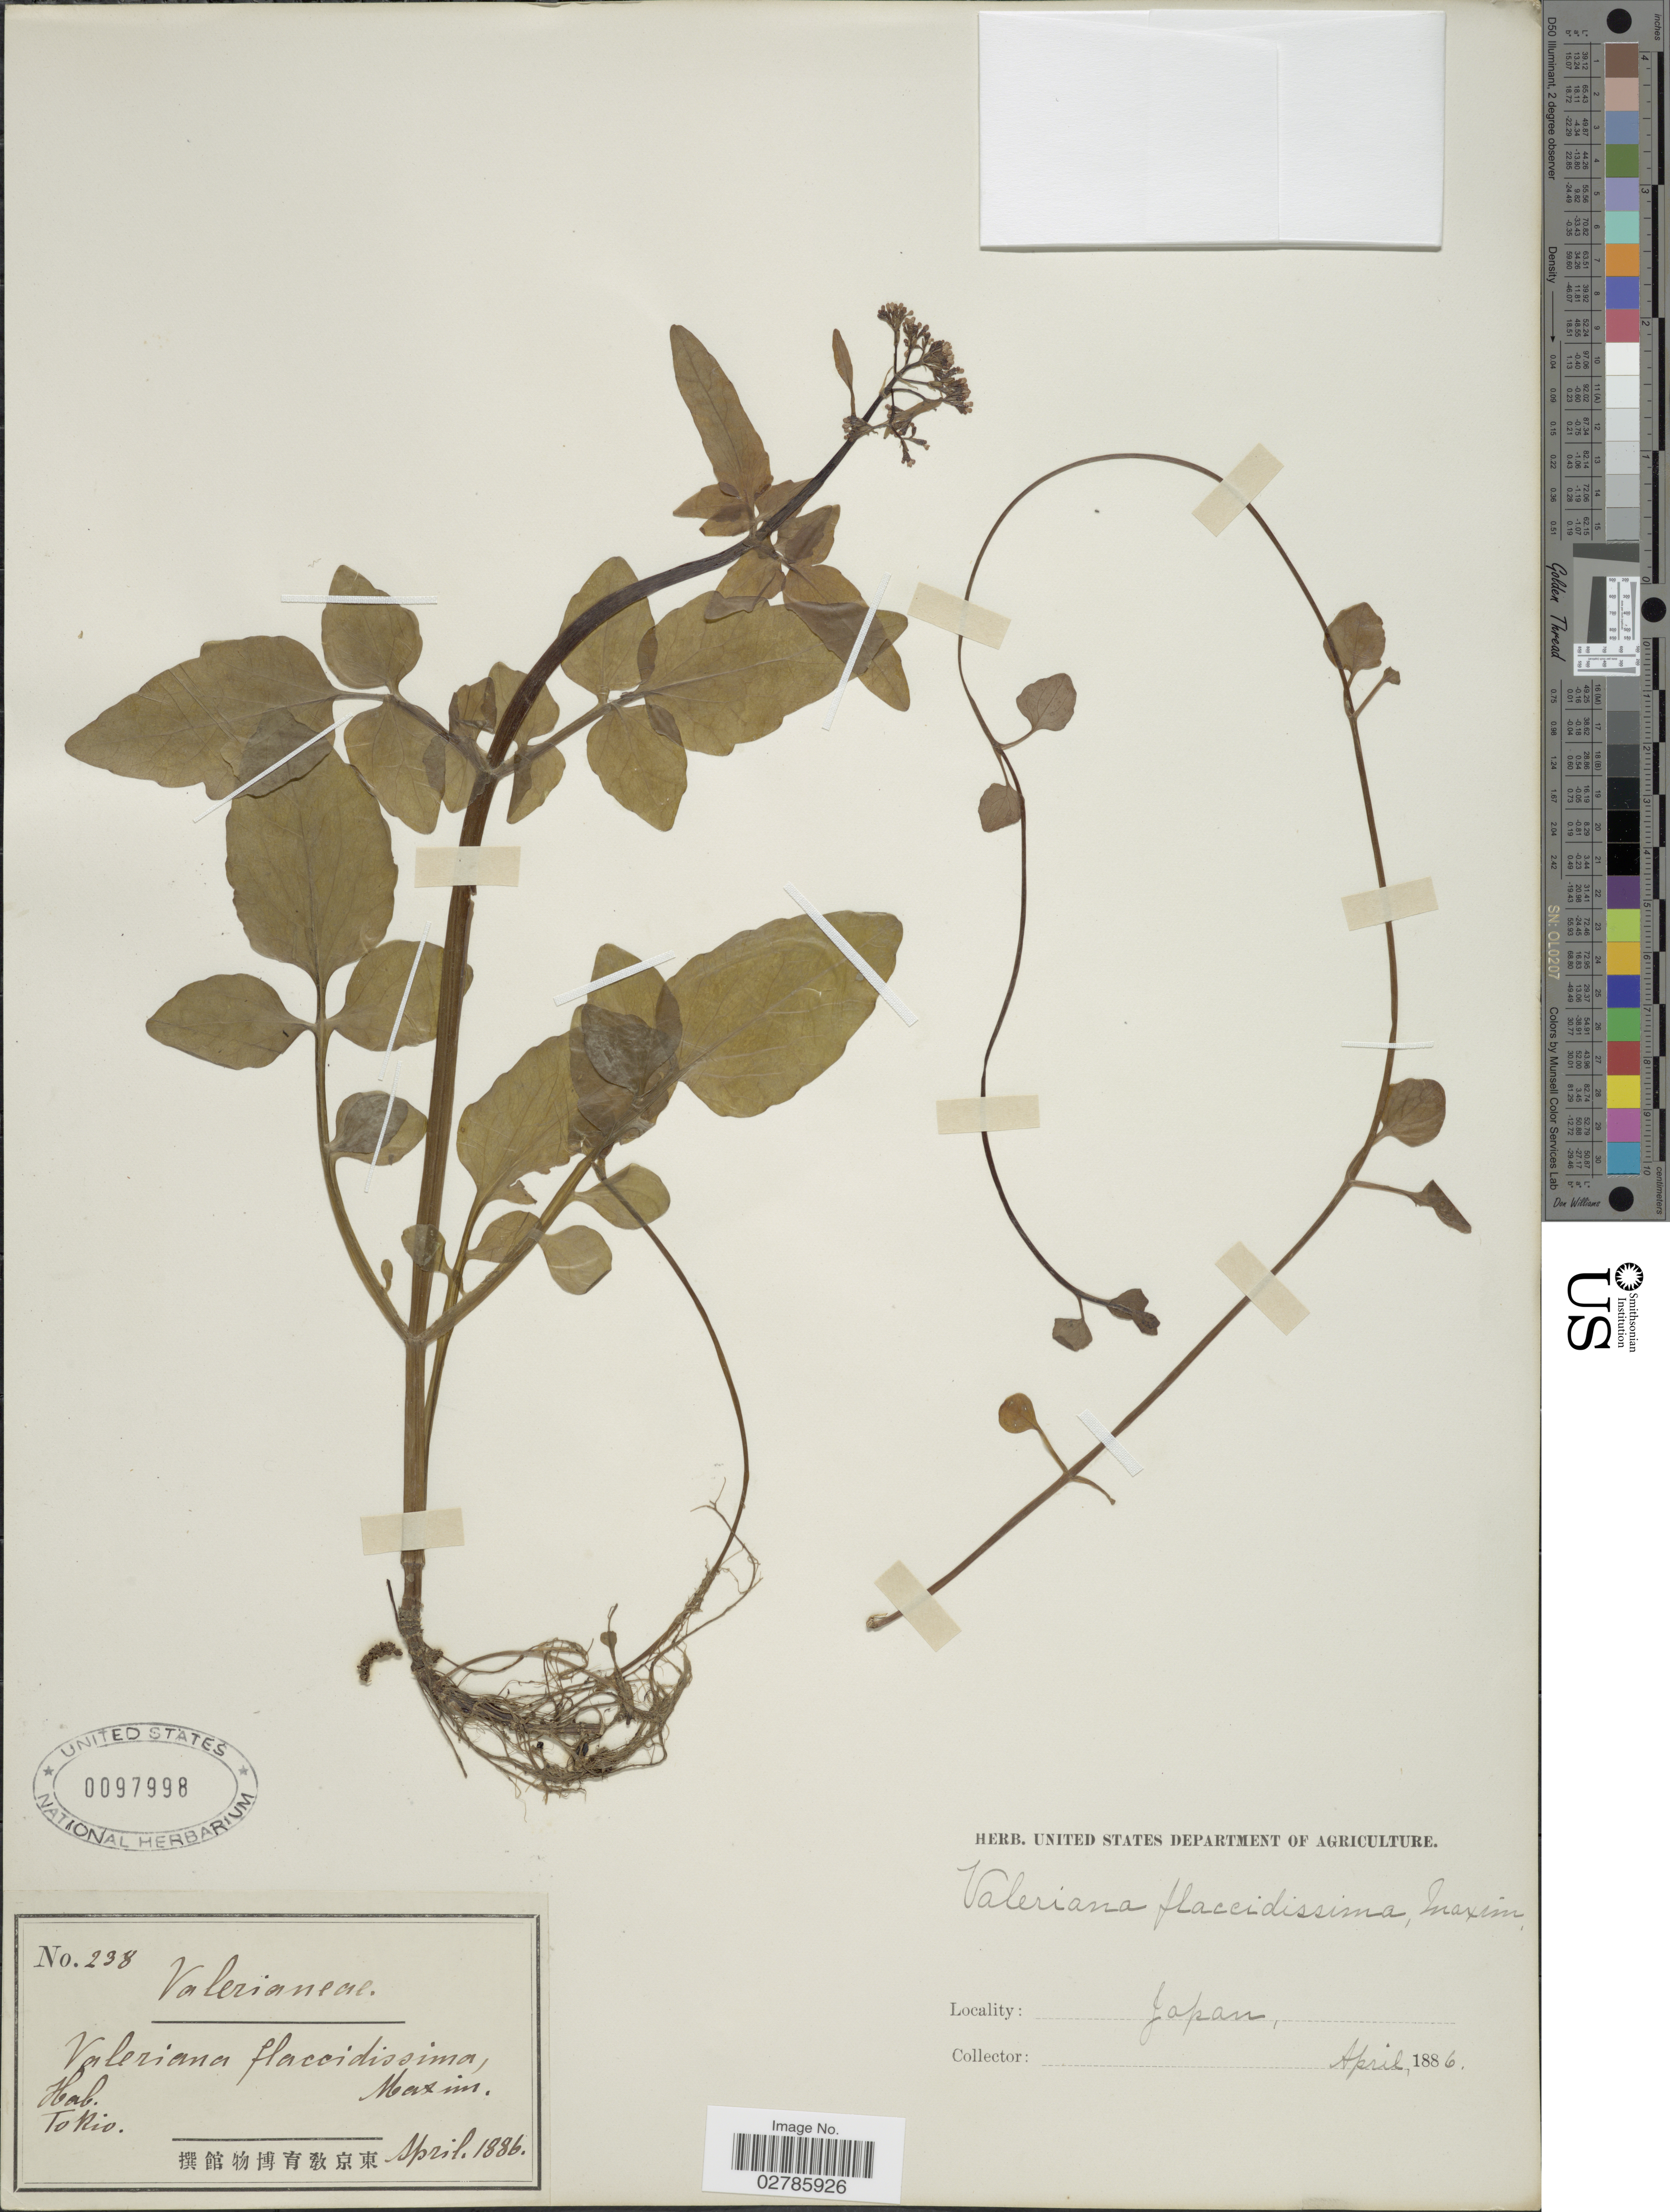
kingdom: Plantae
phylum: Tracheophyta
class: Magnoliopsida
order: Dipsacales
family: Caprifoliaceae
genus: Valeriana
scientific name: Valeriana flaccidissima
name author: Maxim.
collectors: Facchini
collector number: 238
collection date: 1886-04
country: Japan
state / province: Tokyo, Federal City of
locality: Tokio.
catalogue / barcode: US 97998